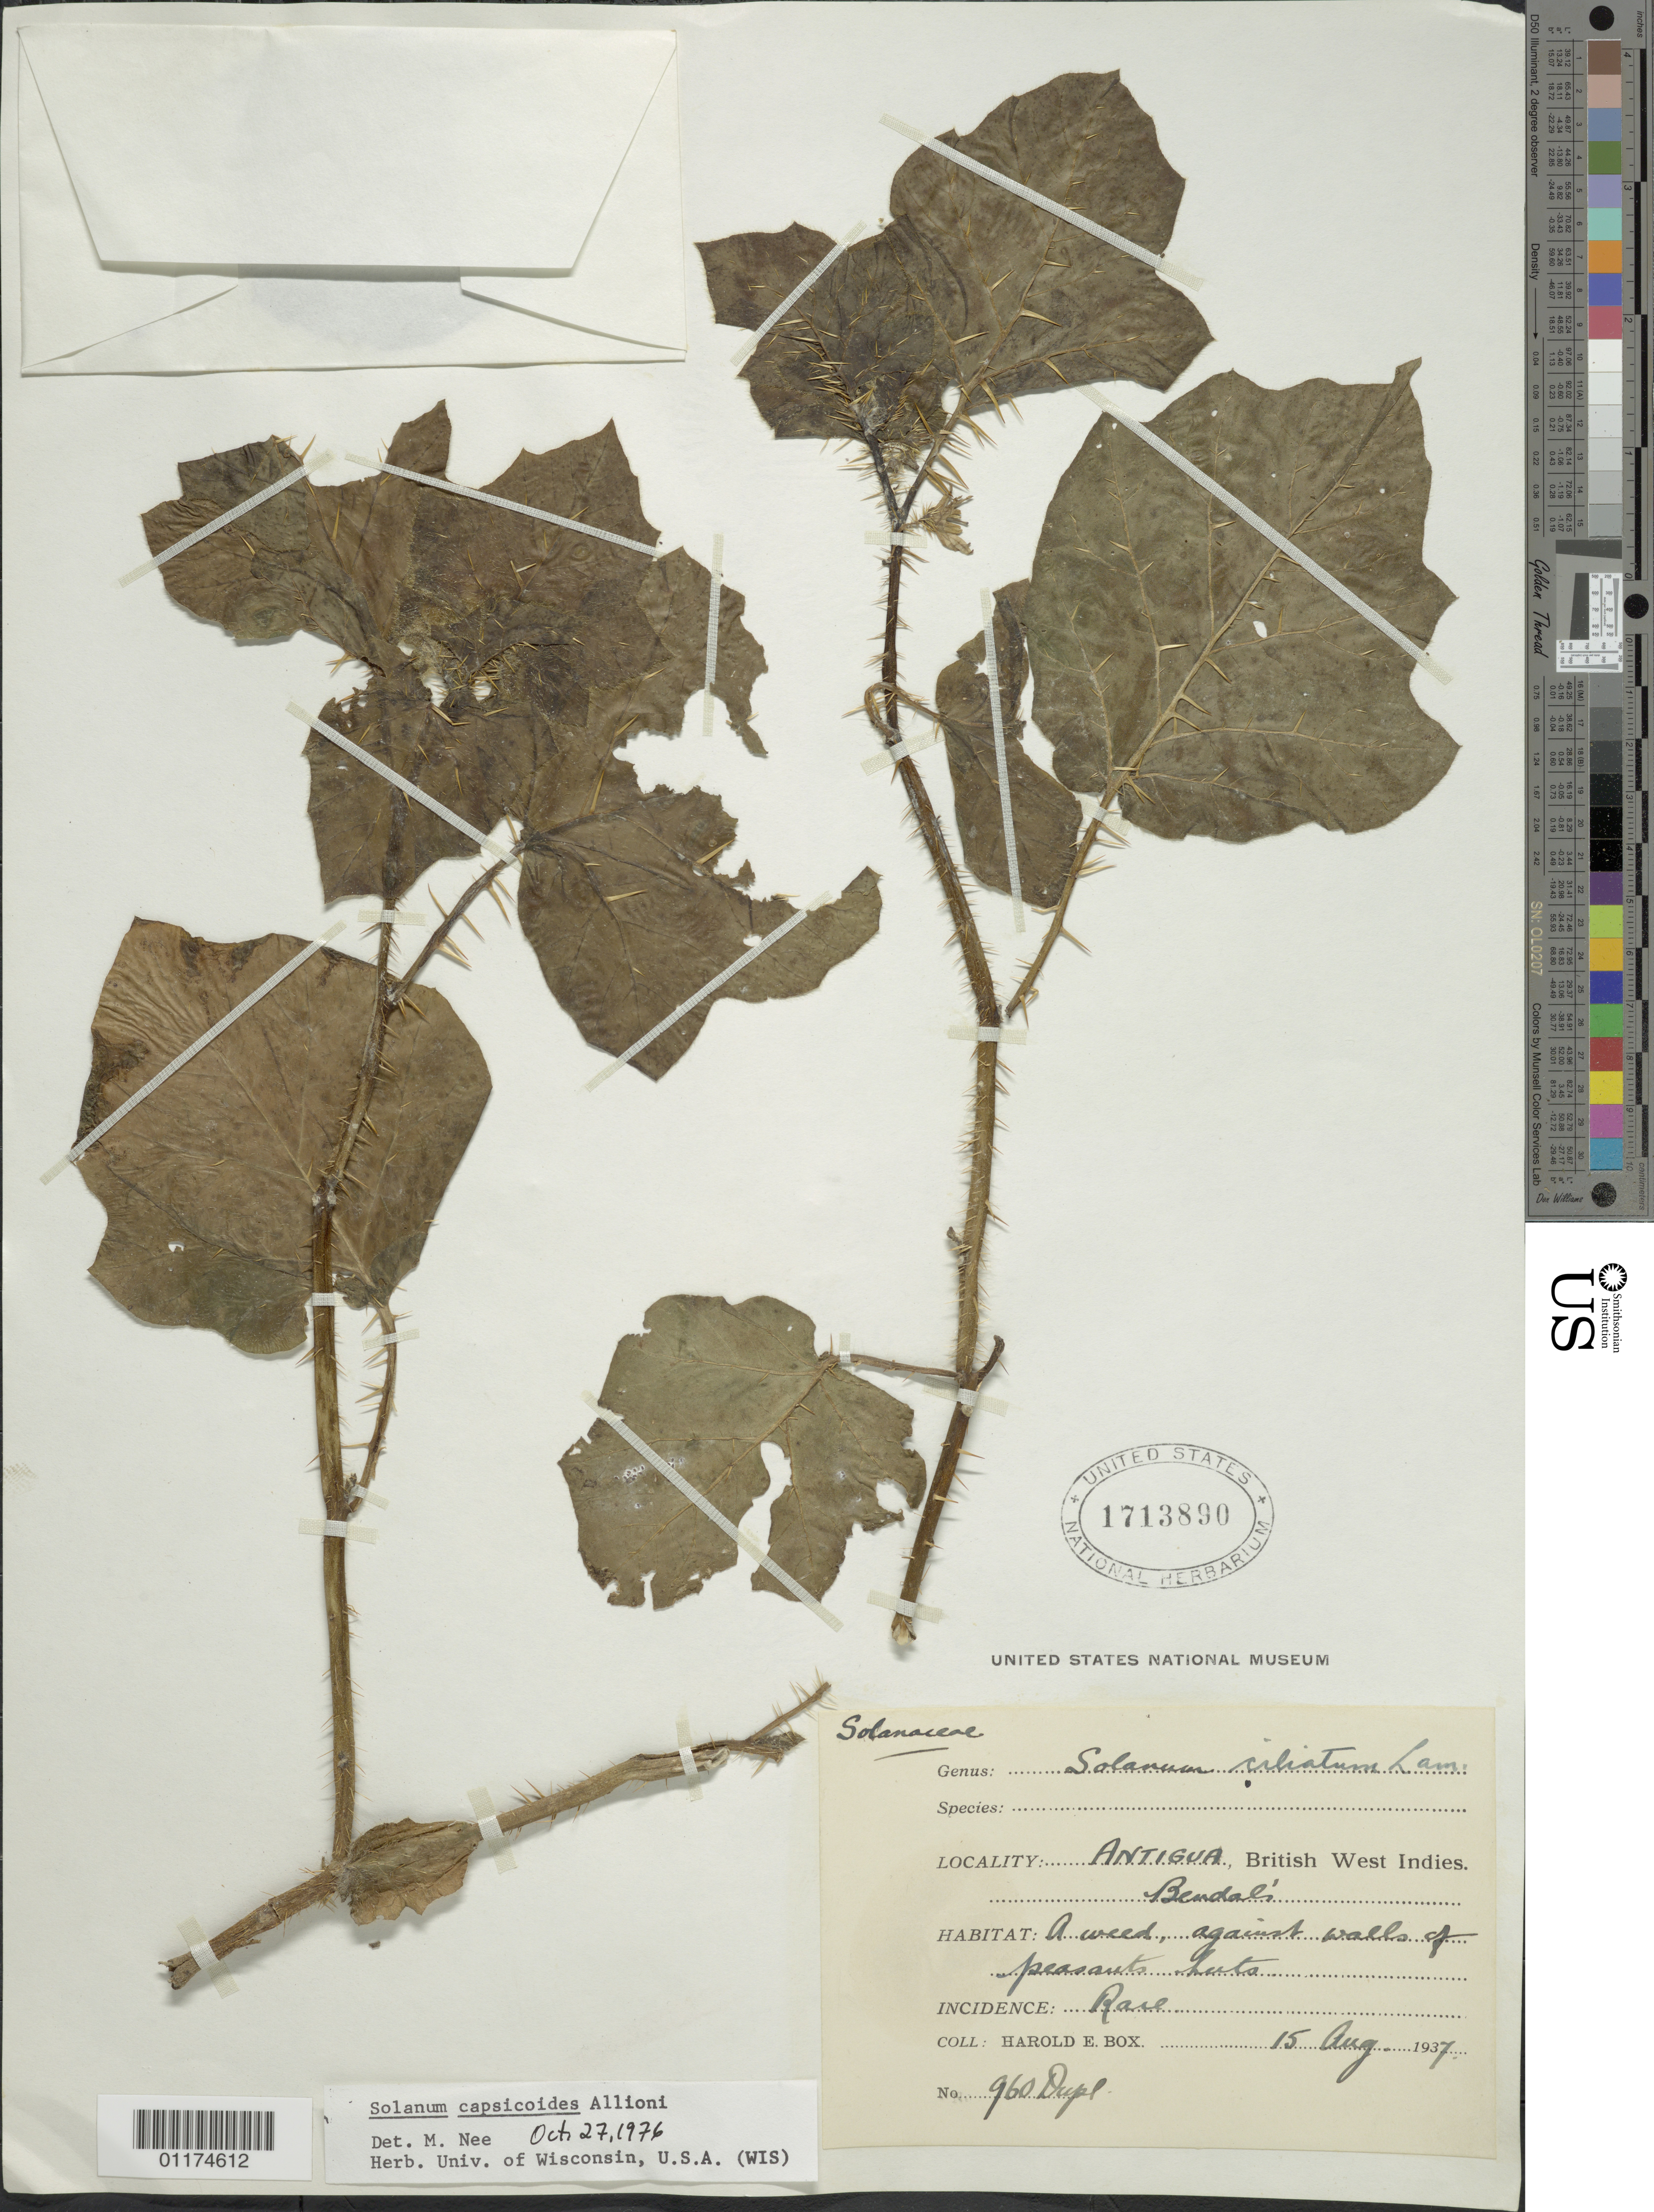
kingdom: Plantae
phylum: Tracheophyta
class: Magnoliopsida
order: Solanales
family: Solanaceae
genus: Solanum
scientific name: Solanum capsicoides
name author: All.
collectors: H. E. Box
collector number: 960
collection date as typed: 15 Aug 1937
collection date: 1937-08-15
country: Antigua and Barbuda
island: Leeward Is.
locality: Bendali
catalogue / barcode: US 1713890